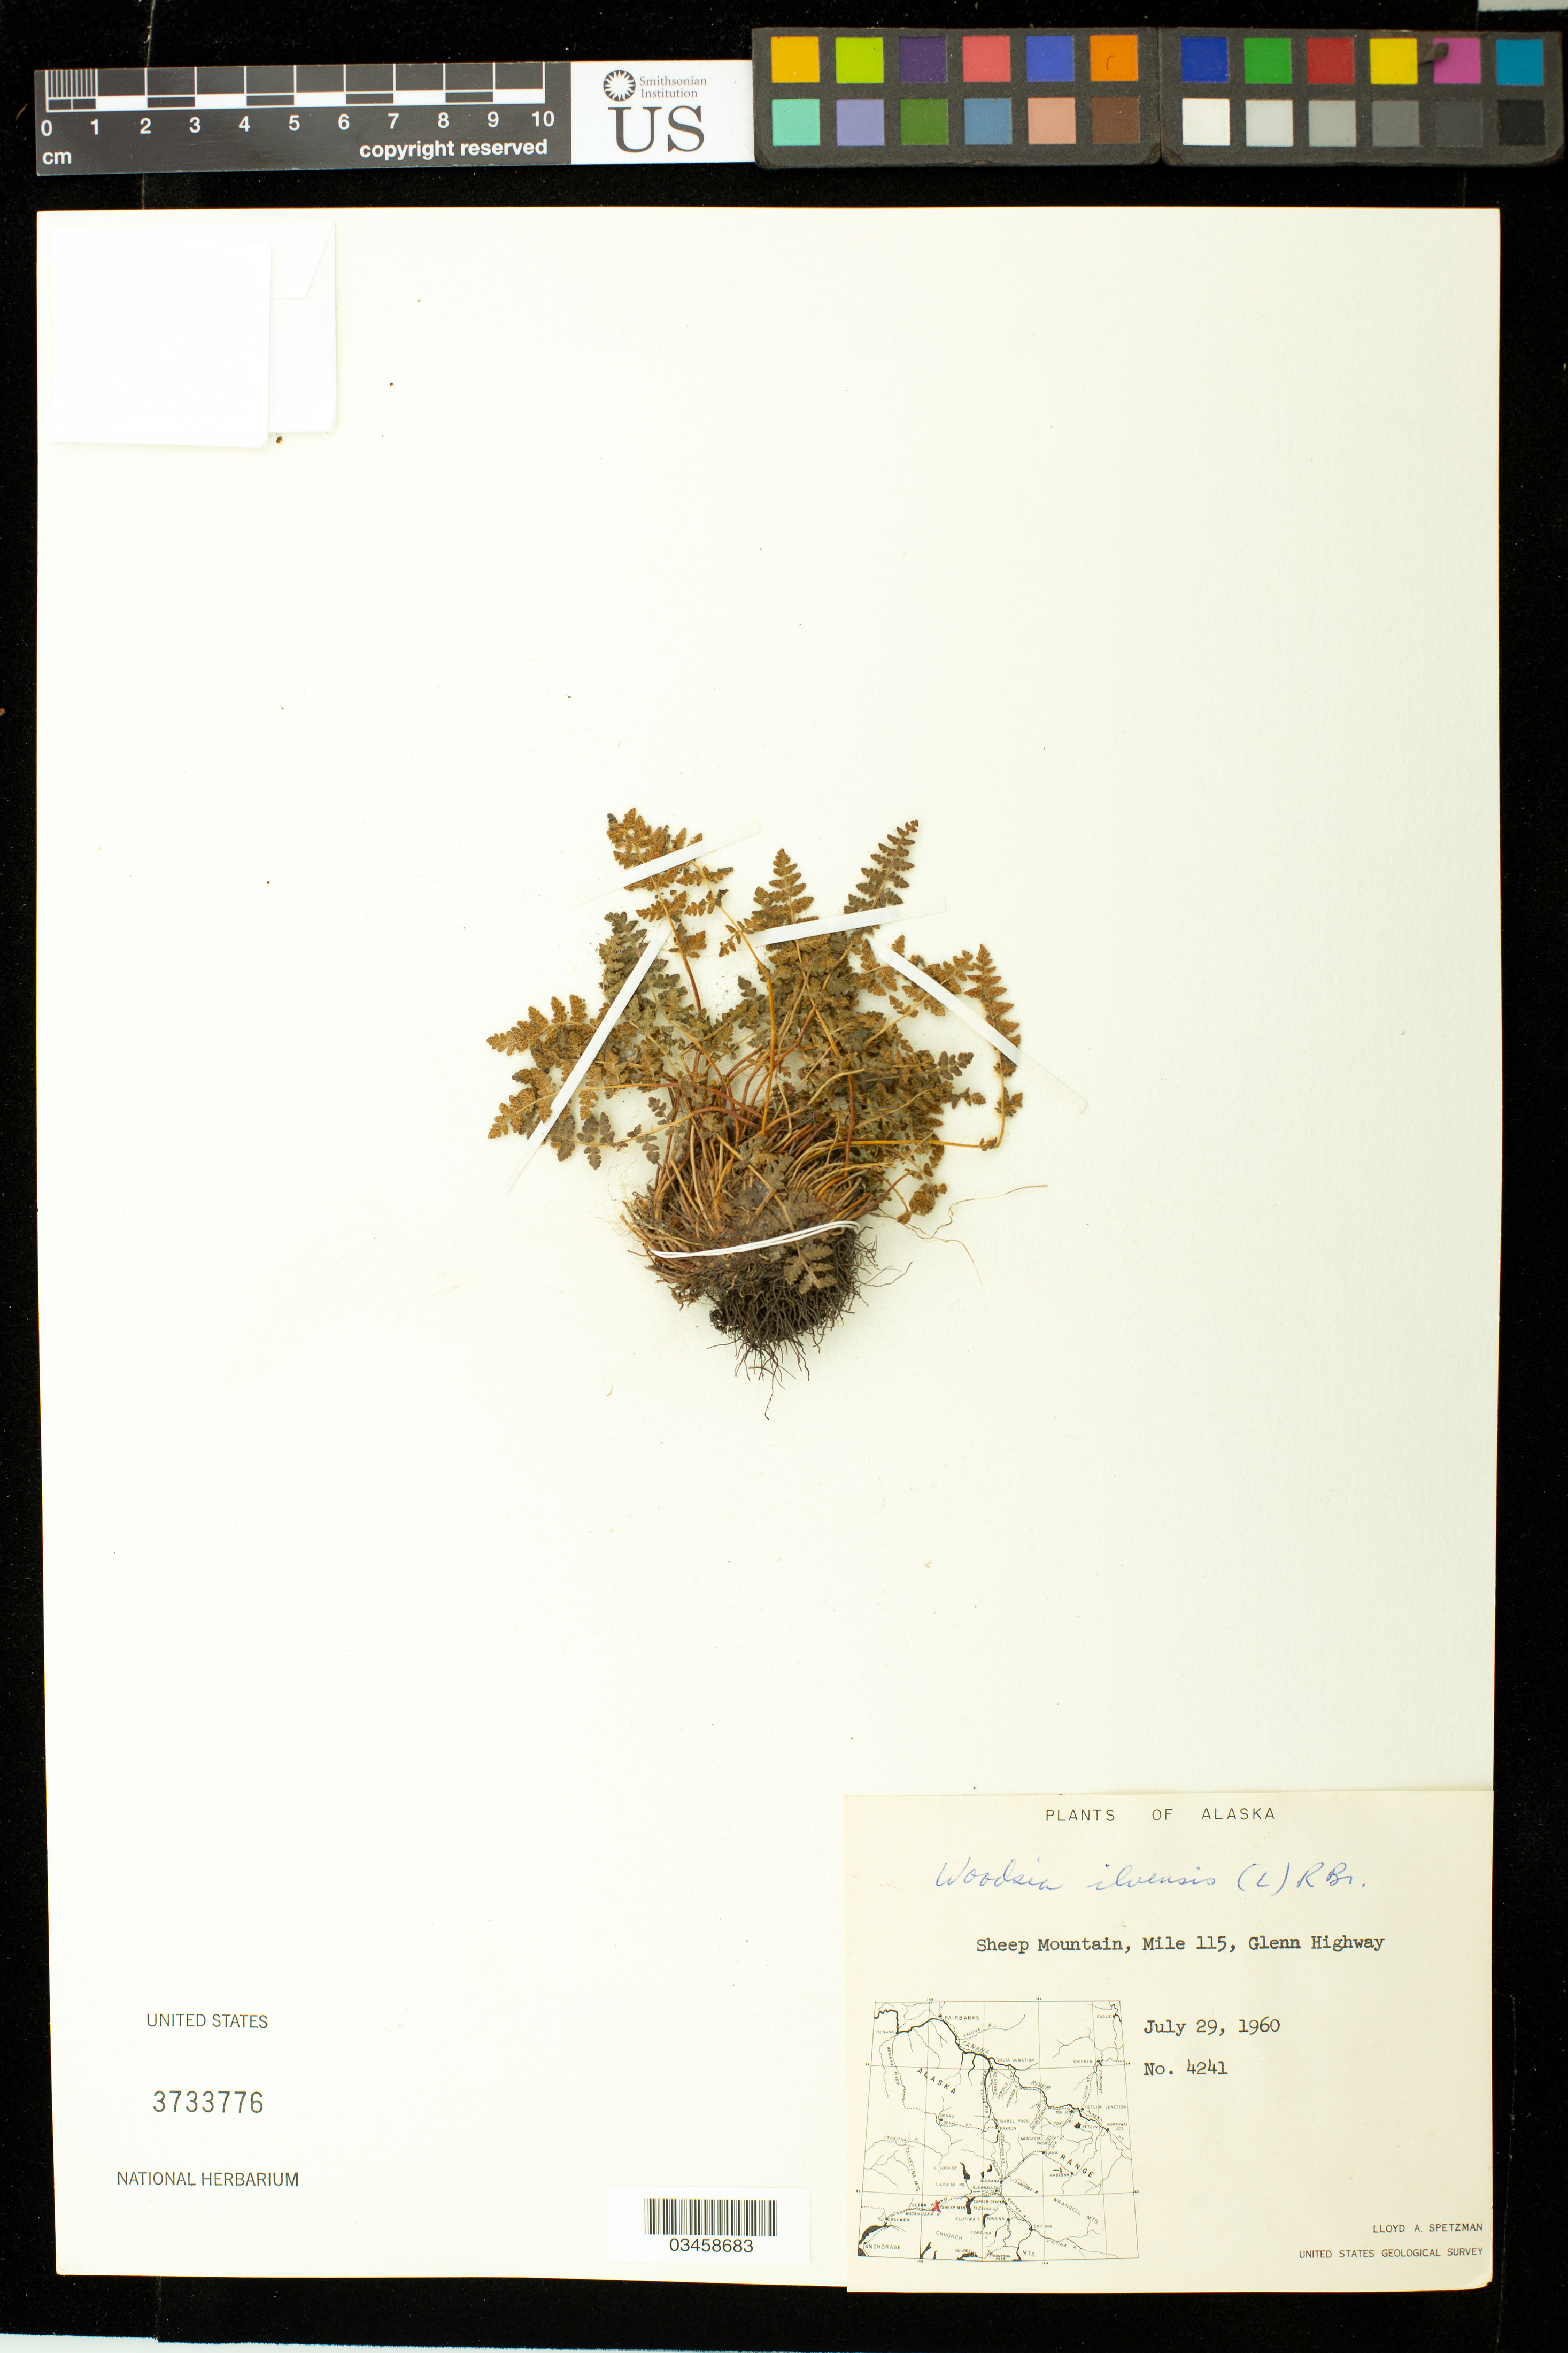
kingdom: Plantae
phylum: Tracheophyta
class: Polypodiopsida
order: Polypodiales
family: Woodsiaceae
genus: Woodsia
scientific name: Woodsia ilvensis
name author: (L.) R. Br.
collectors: L. Spetzman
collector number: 4241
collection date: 1960-07-29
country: United States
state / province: Alaska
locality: Sheep mountain, Mile 115, Glenn Highway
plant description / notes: OR # 231032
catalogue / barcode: US 3733776